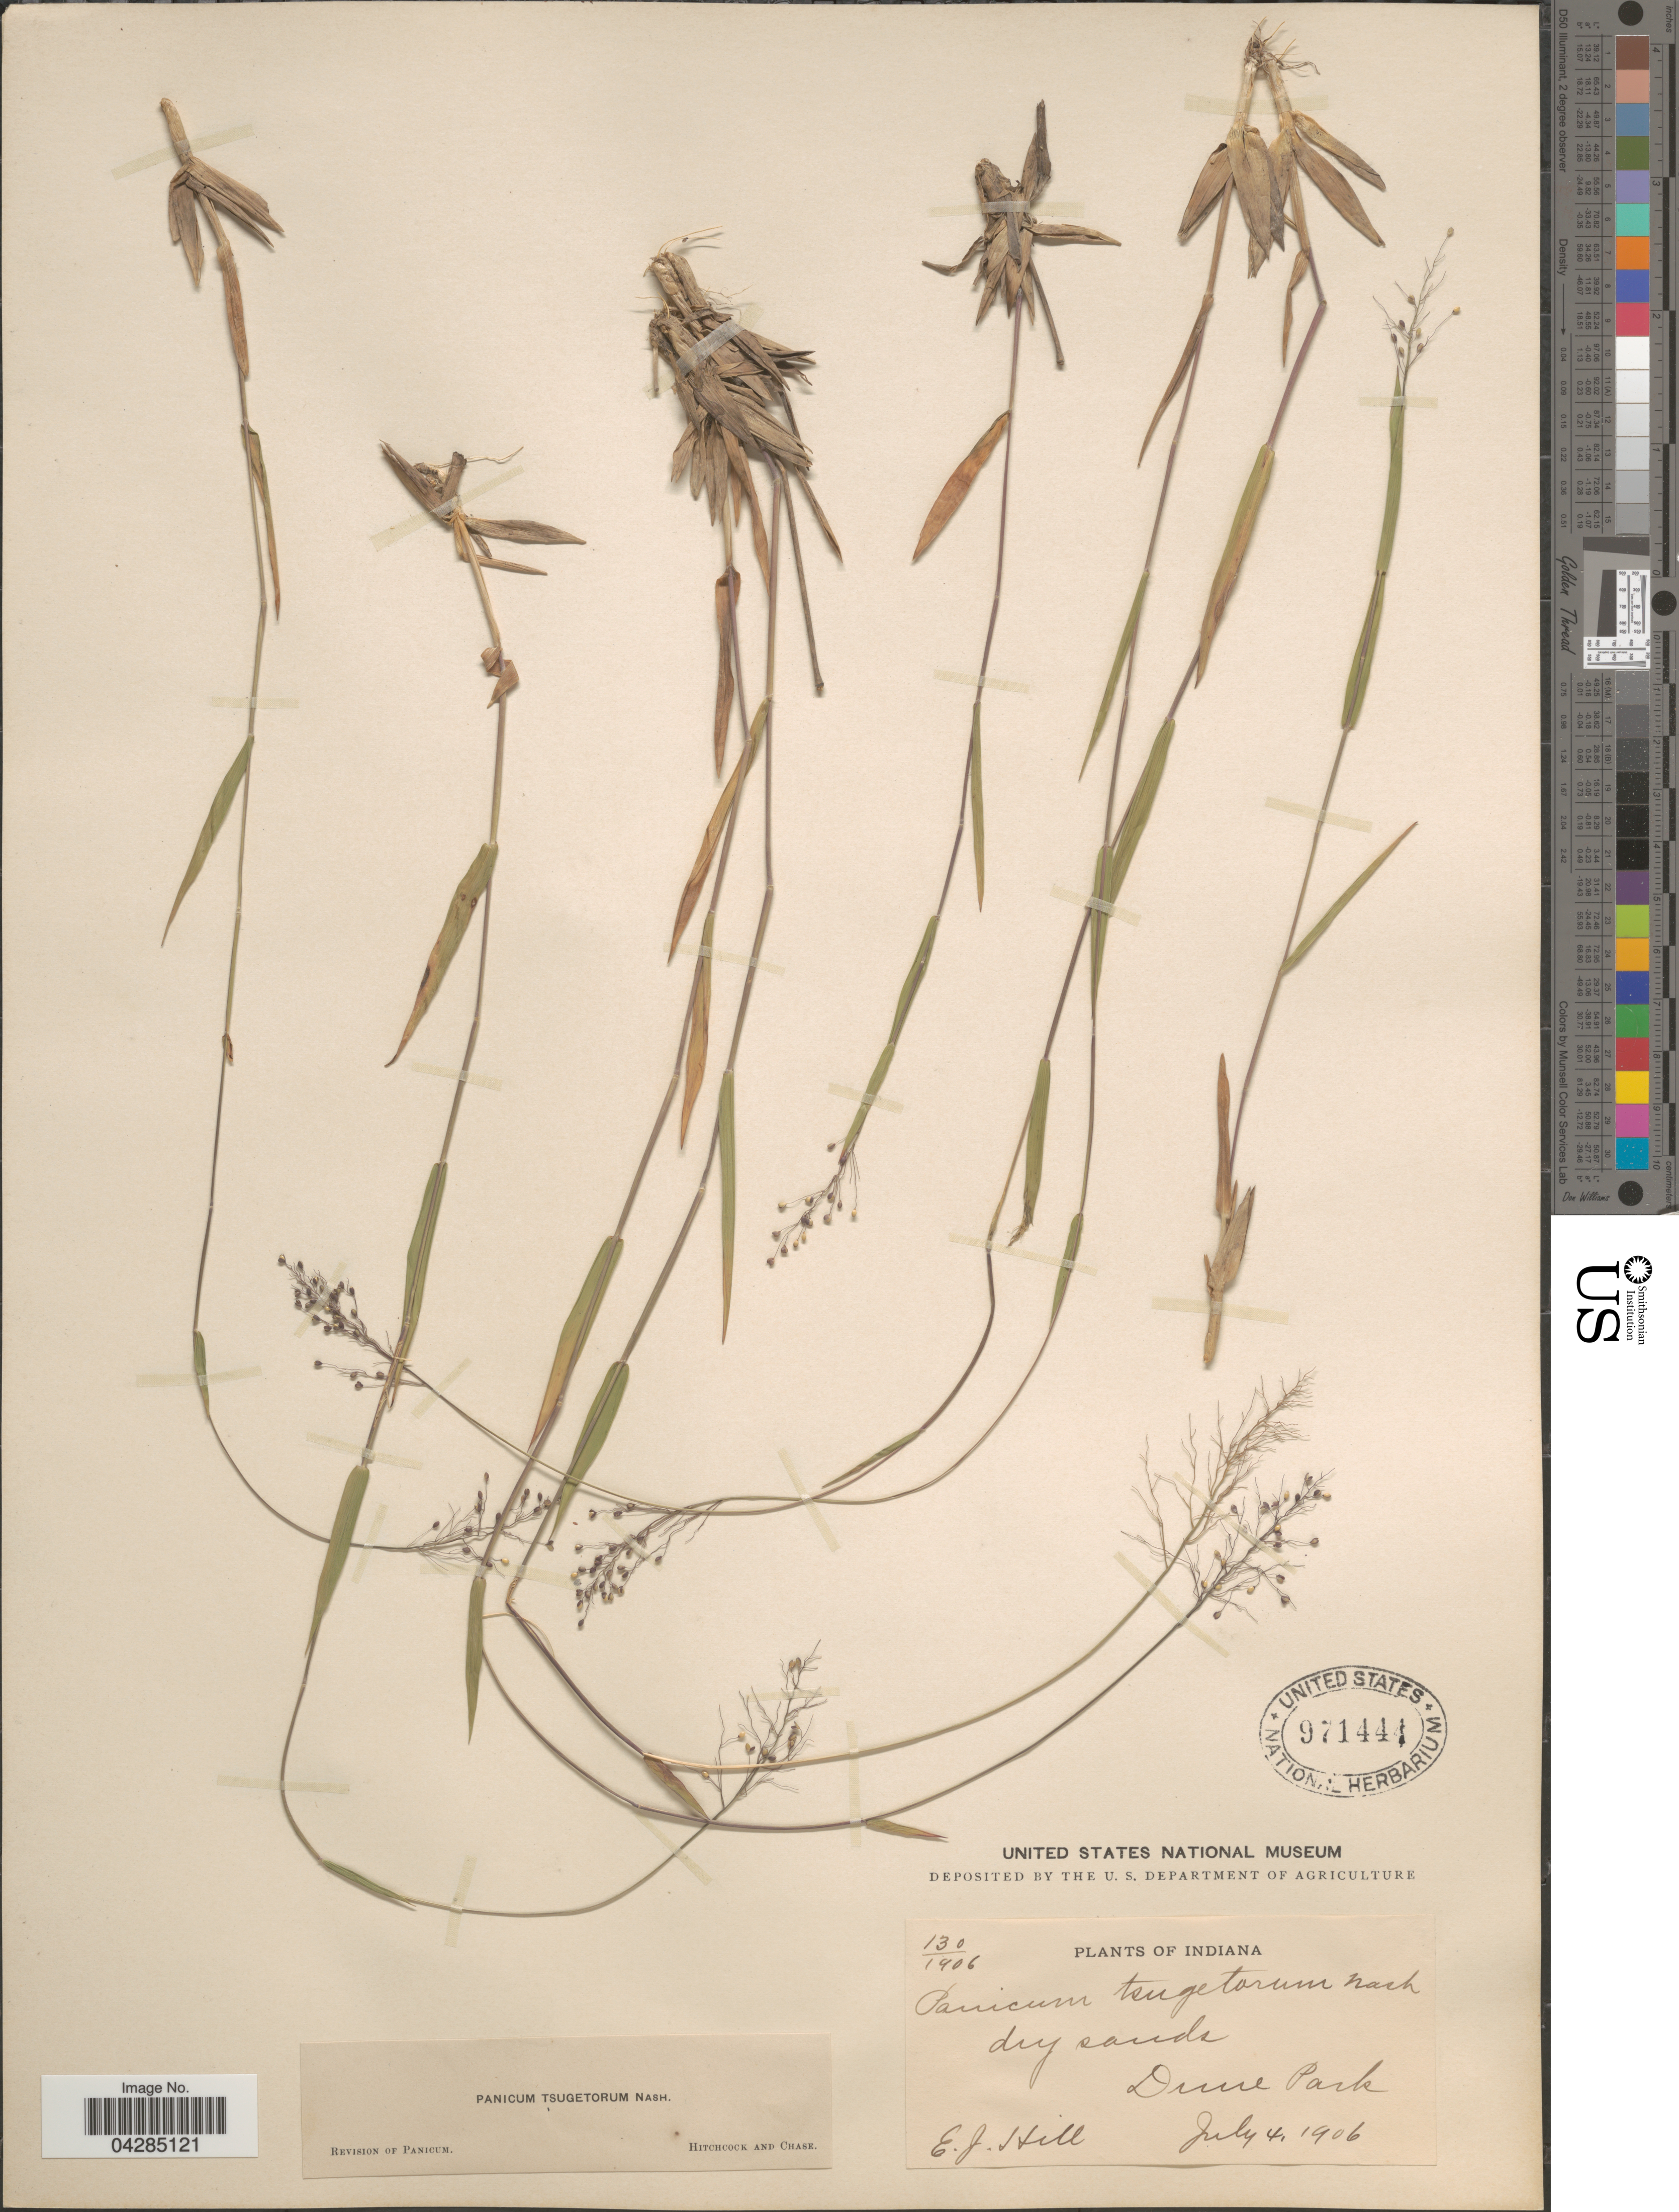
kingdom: Plantae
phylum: Tracheophyta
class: Liliopsida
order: Poales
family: Poaceae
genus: Dichanthelium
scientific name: Dichanthelium portoricense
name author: (Desv. ex Ham.) B.F. Hansen & Wunderlin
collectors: E. J. Hill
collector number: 130/1906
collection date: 1906-07-04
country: United States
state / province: Indiana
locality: Dune Park.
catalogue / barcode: US 971444